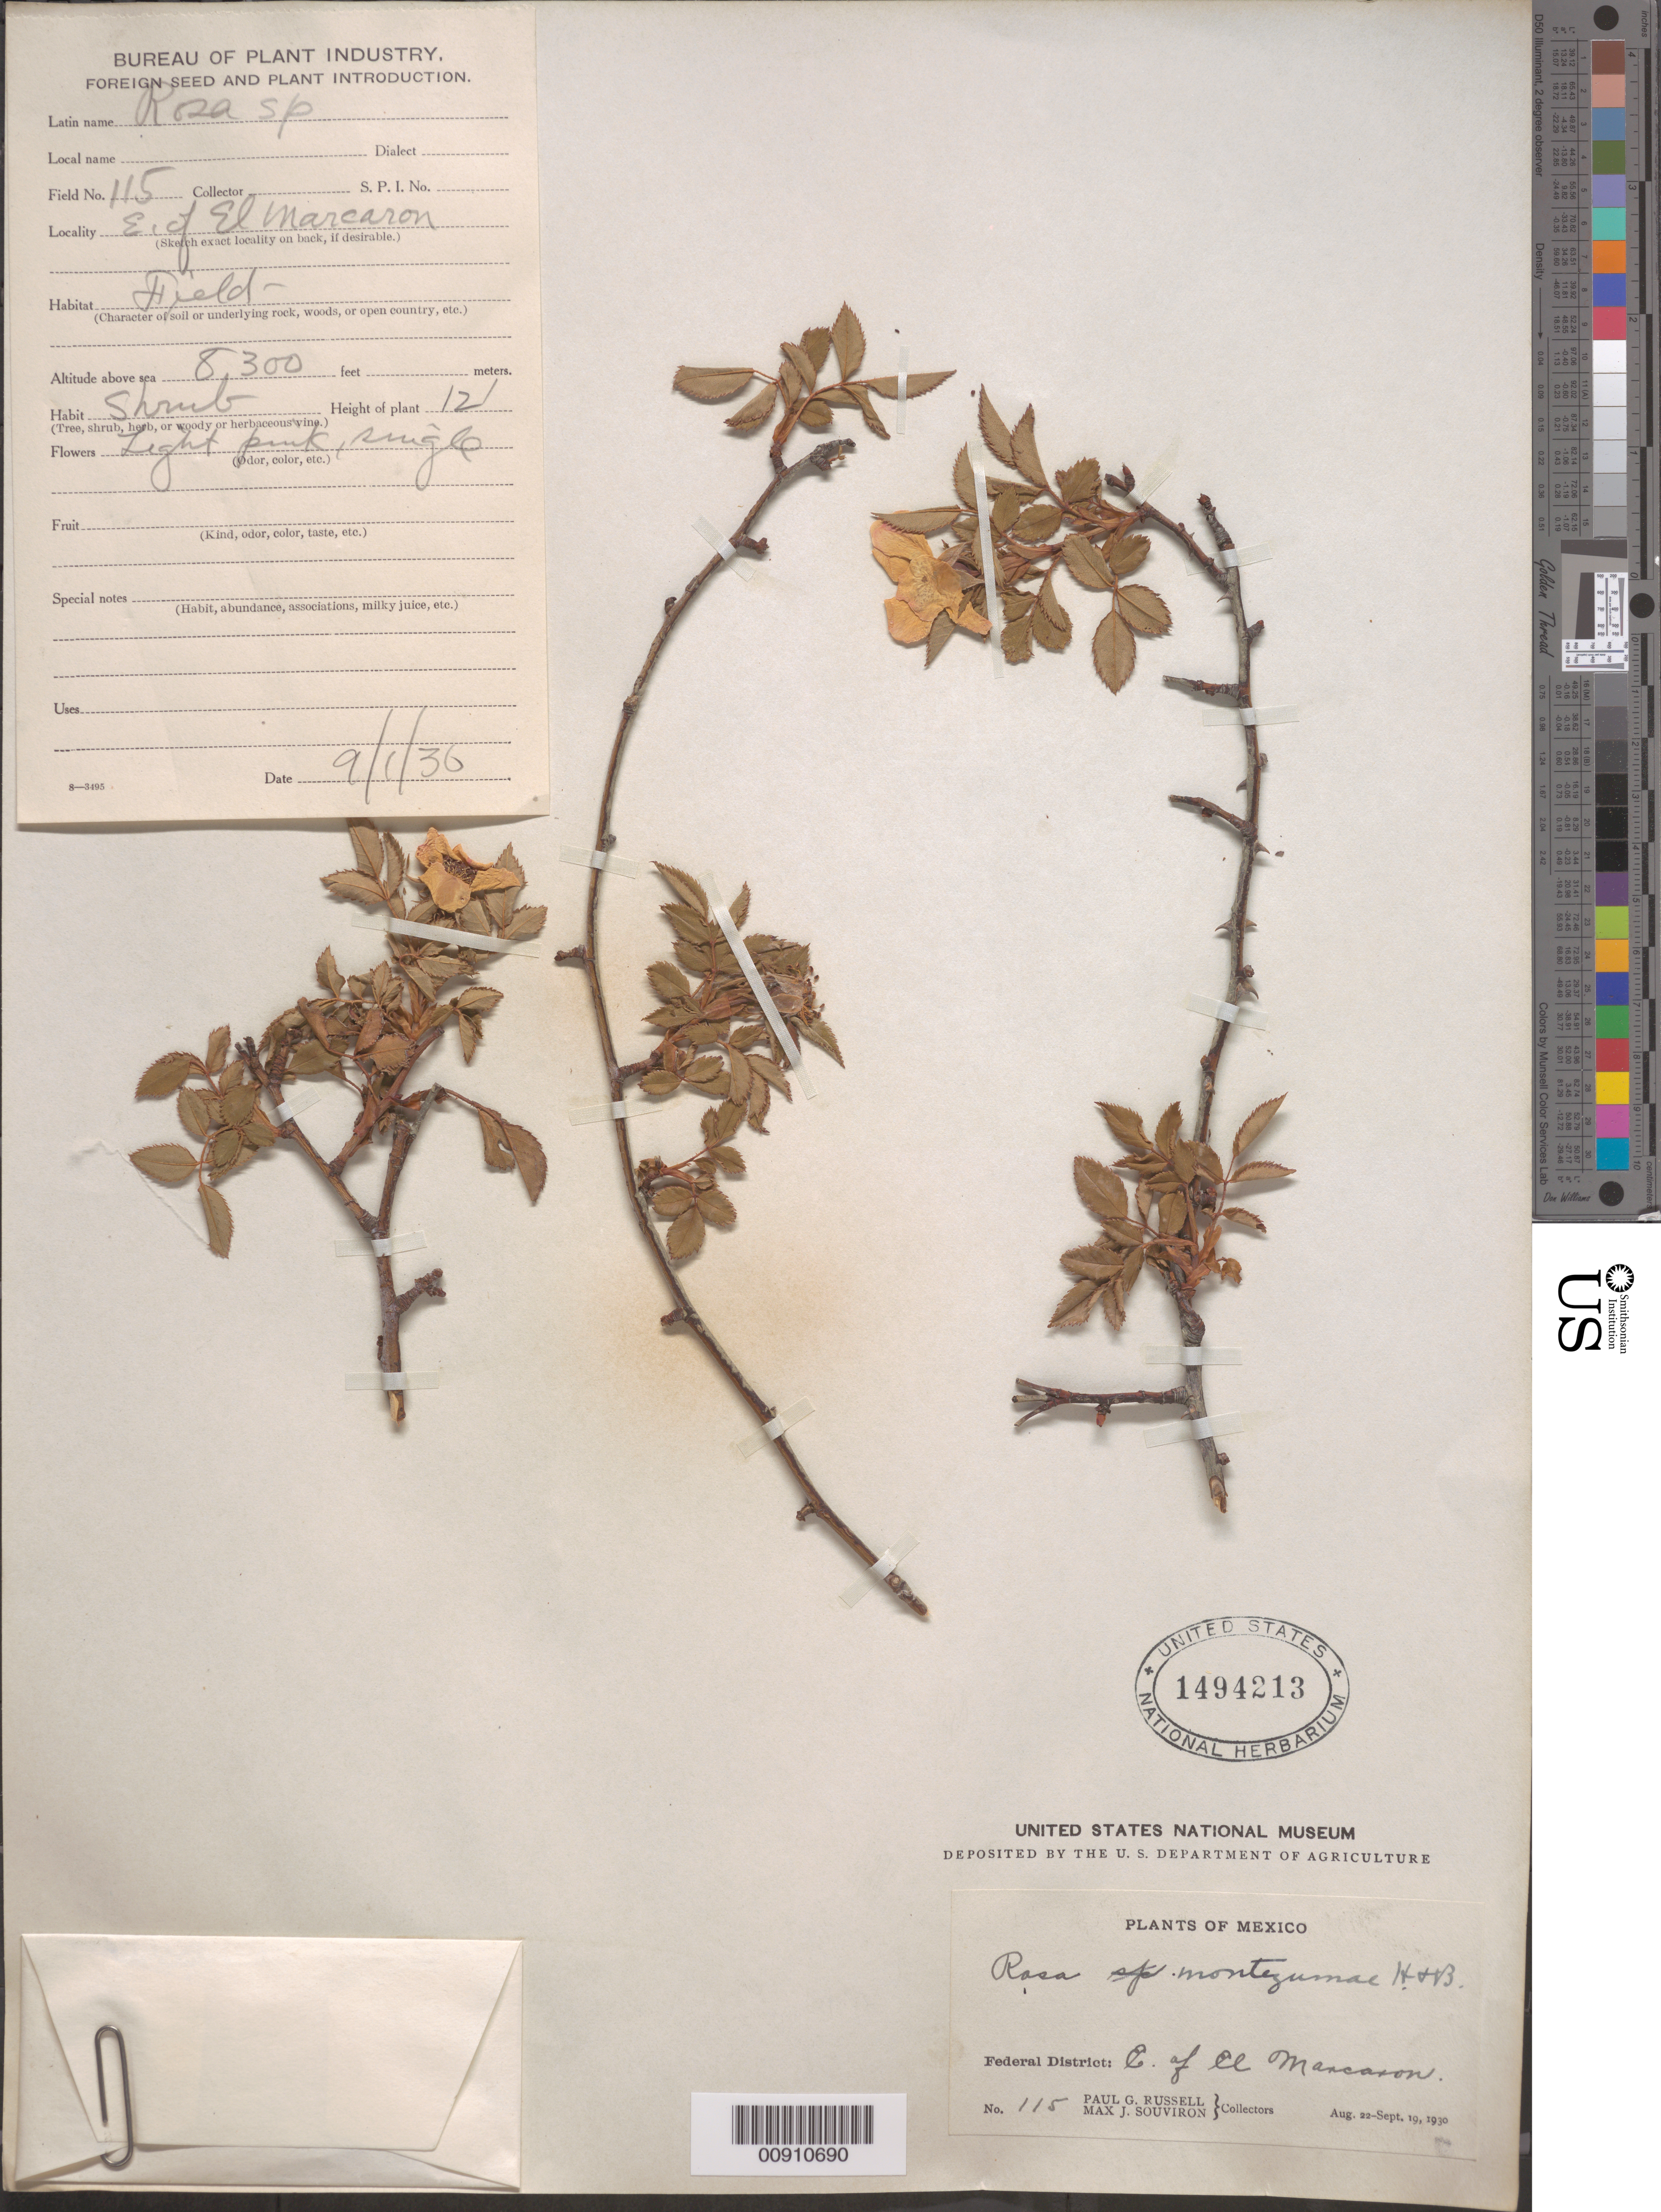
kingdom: Plantae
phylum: Tracheophyta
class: Magnoliopsida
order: Rosales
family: Rosaceae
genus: Rosa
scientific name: Rosa montezumae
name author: Humb. & Bonpl. ex Red & Thory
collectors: P. G. Russell & M. J. Souviron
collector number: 115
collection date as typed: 22 Aug 1930 to 19 Sep 1930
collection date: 1930-08-22/1930-09-19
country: Mexico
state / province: Distrito Federal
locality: Federal District: E of El Marcaron.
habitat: Field.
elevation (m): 2530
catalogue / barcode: US 1494213